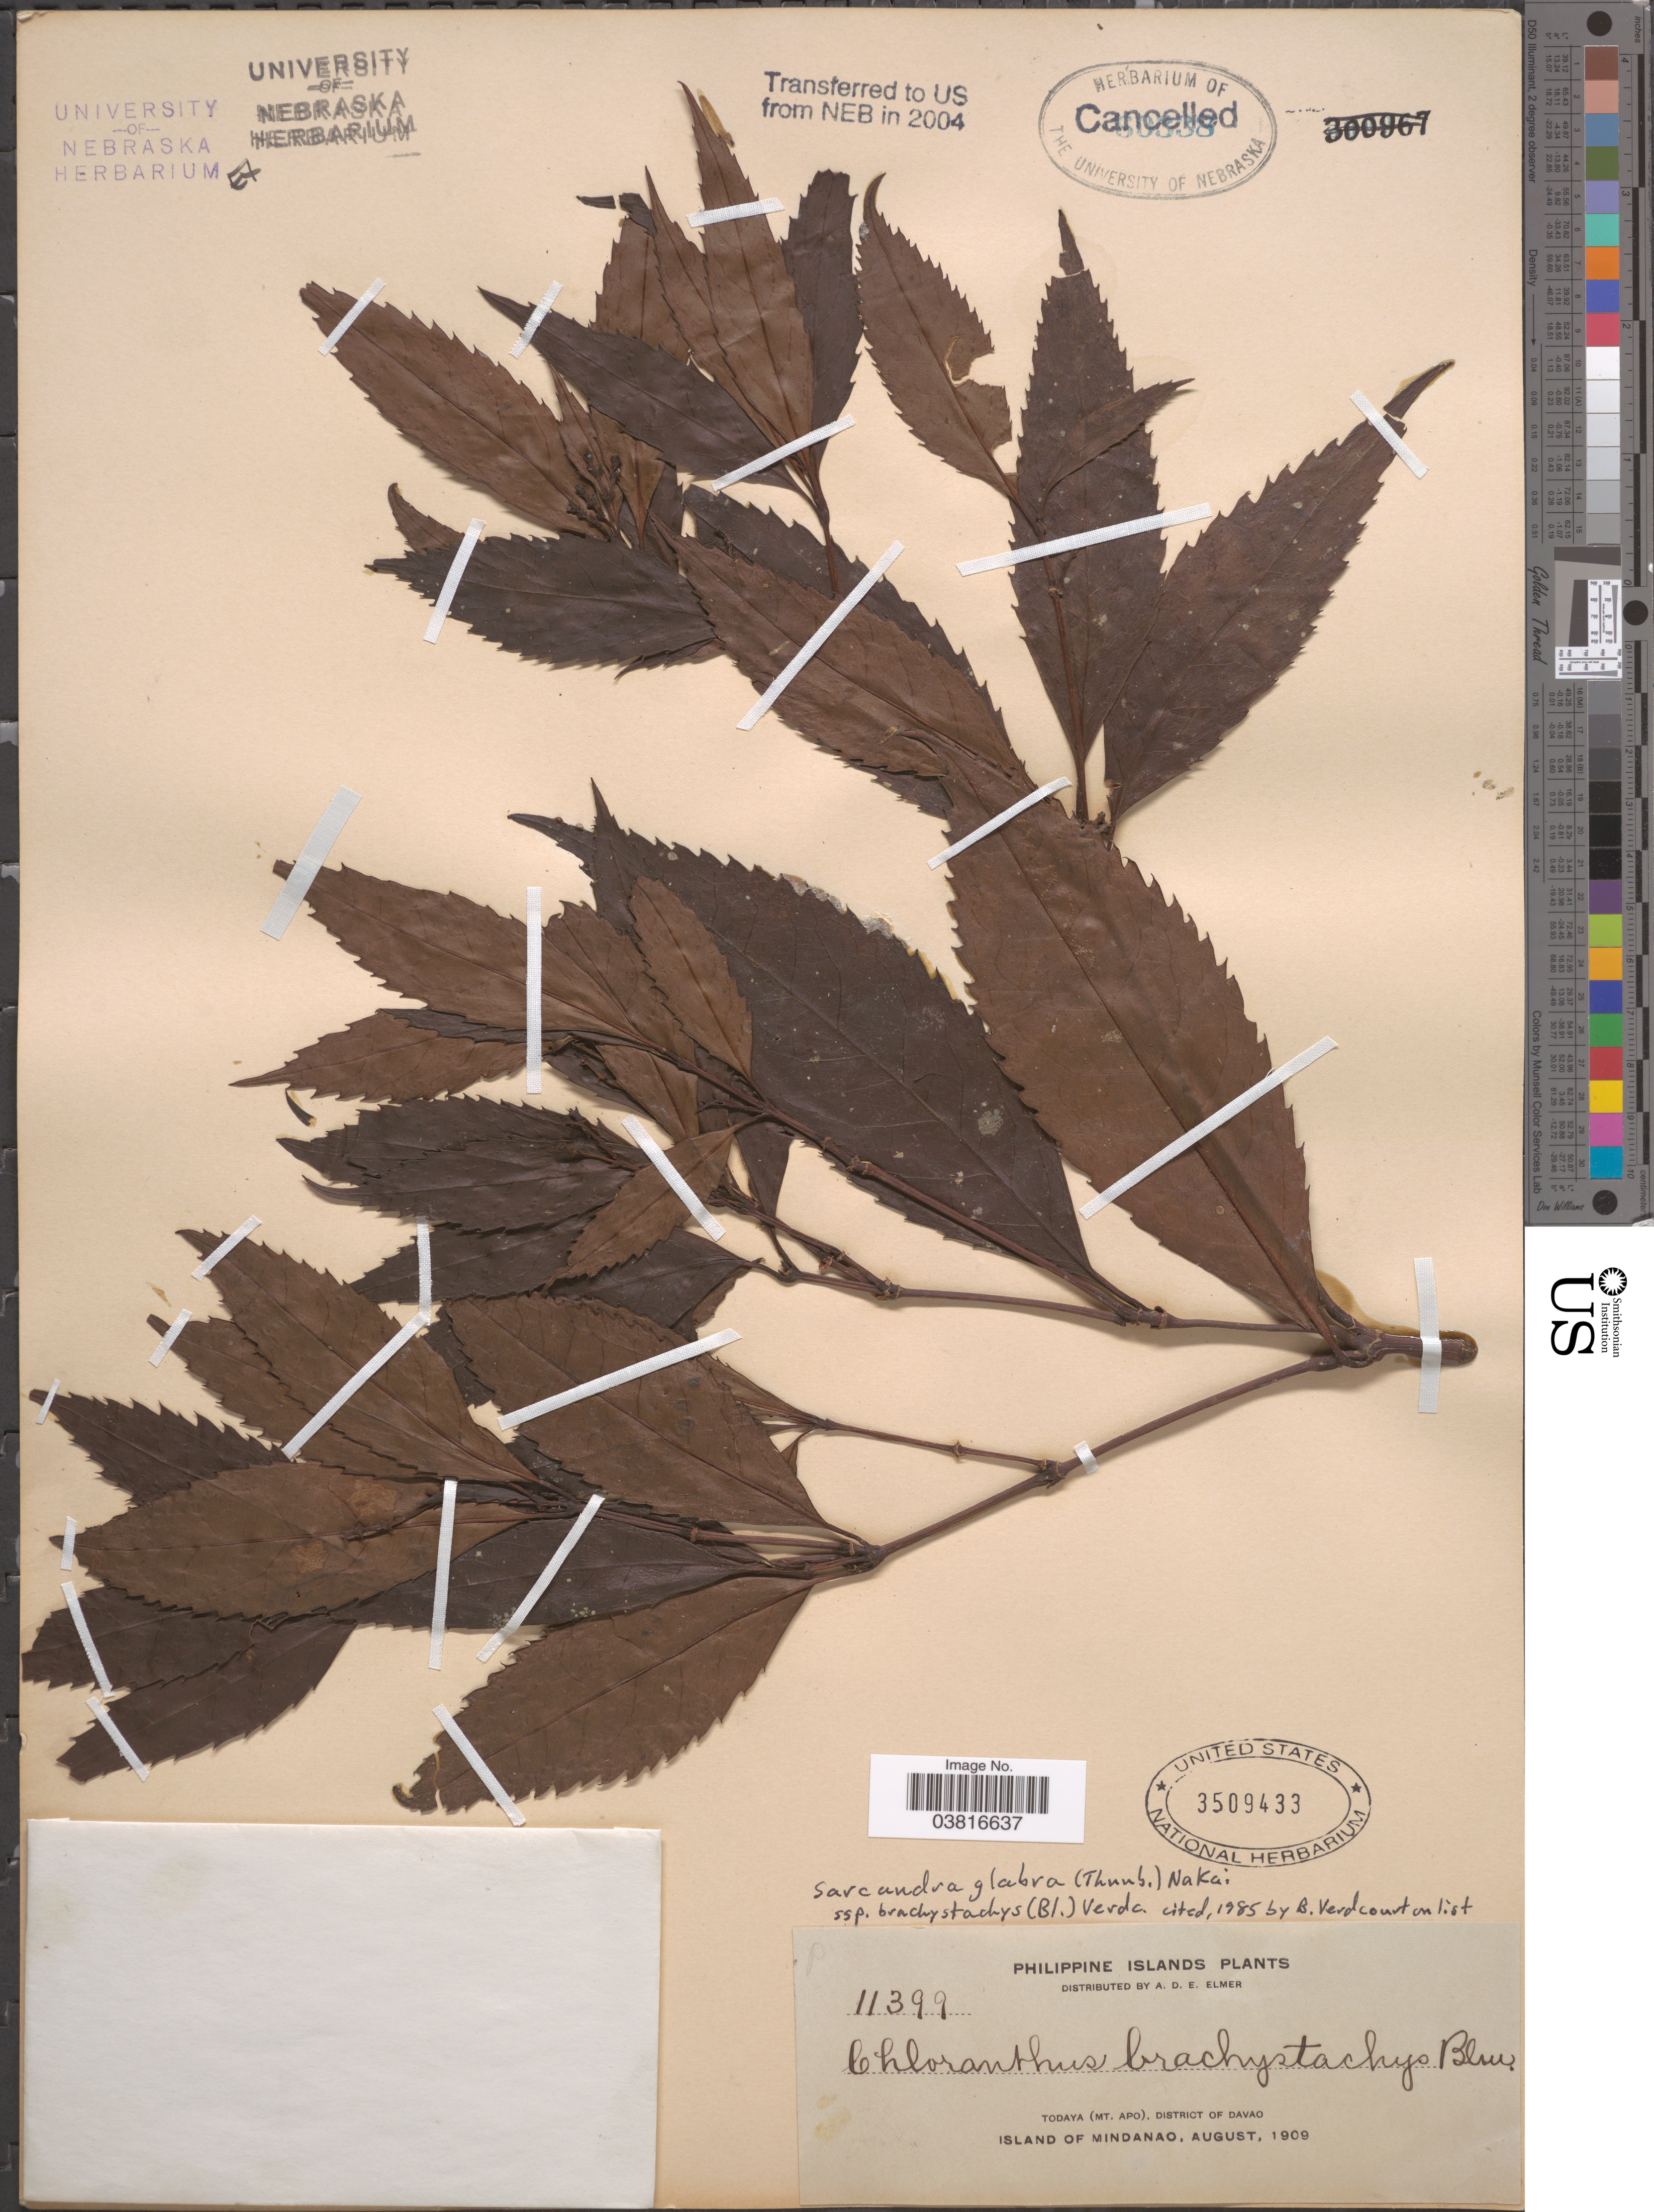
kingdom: Plantae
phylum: Tracheophyta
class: Magnoliopsida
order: Chloranthales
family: Chloranthaceae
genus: Sarcandra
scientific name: Sarcandra glabra subsp. brachystachys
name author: (Blume) Verdc.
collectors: A. D. E. Elmer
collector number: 11399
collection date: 1909-08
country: Philippines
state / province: Davao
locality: Todaya (Mt. Apo), District of Davao. Island of Mindanao.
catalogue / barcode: US 3509433